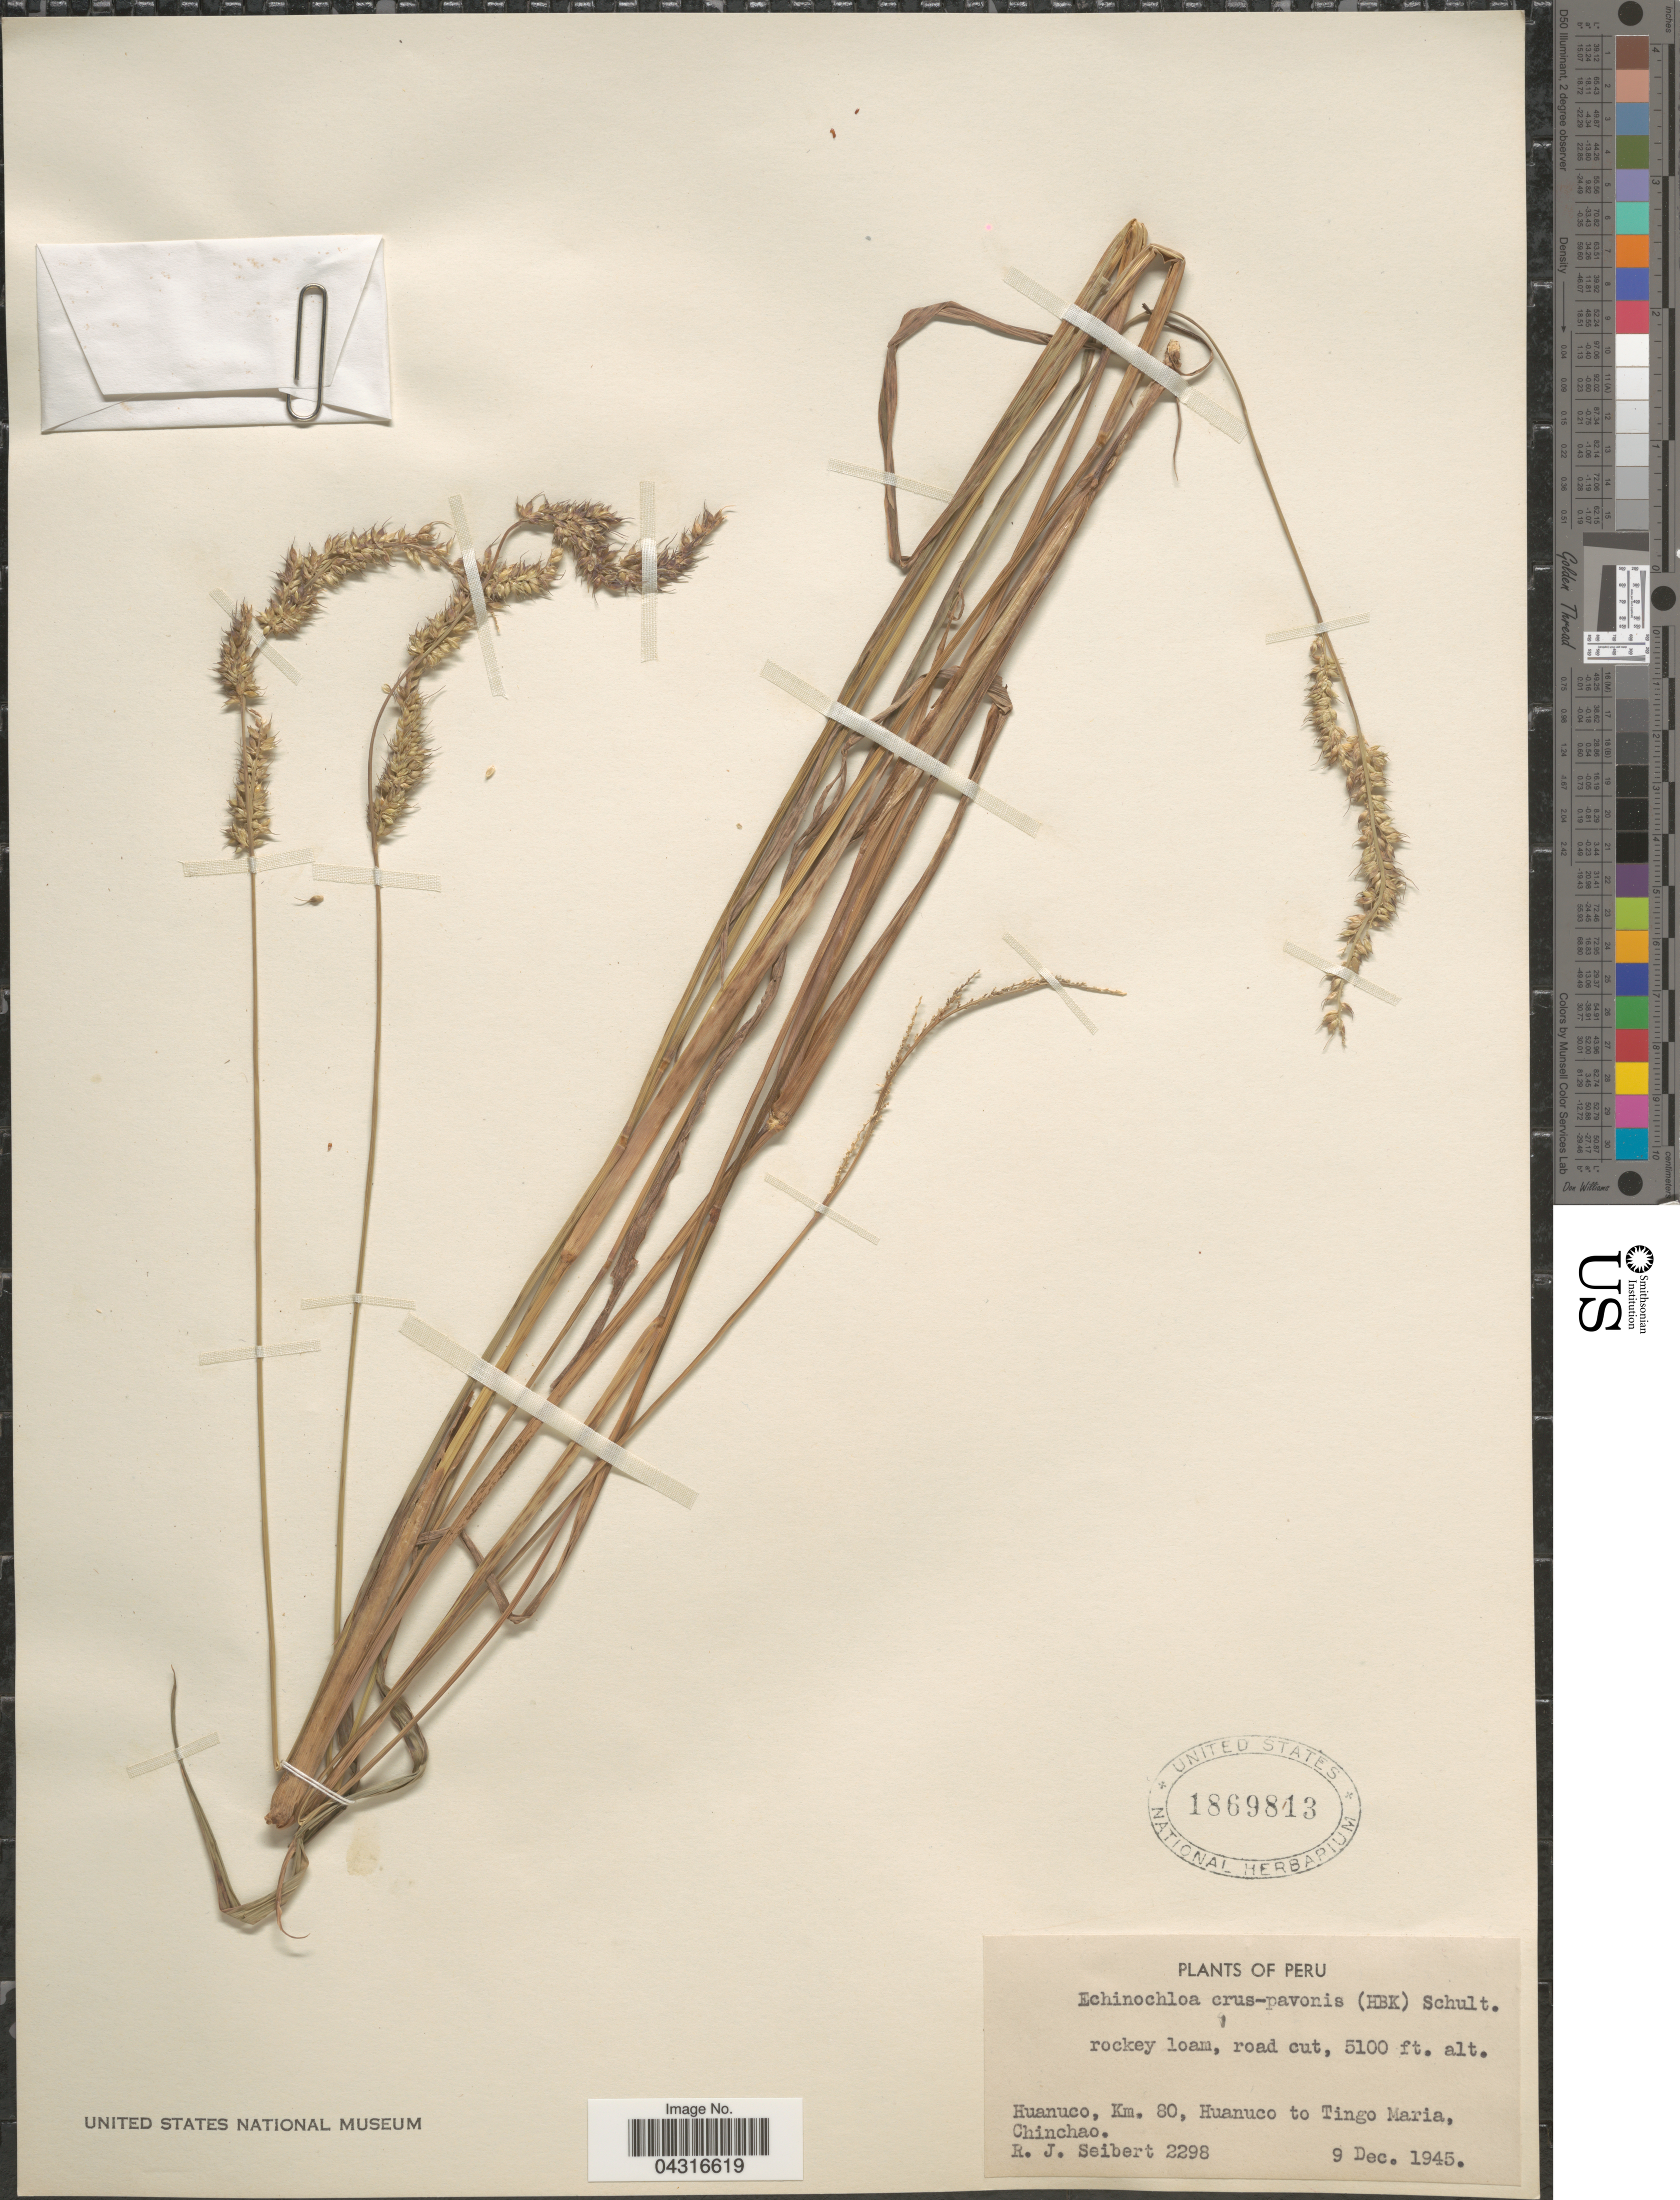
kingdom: Plantae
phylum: Tracheophyta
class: Liliopsida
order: Poales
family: Poaceae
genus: Echinochloa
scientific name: Echinochloa crus-pavonis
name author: (Kunth) Schult.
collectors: R. J. Seibert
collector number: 2298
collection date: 1945-12-09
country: Peru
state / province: Huánuco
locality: Km. 80, Huanuco to Tingo Maria, Chinchao.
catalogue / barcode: US 1869813